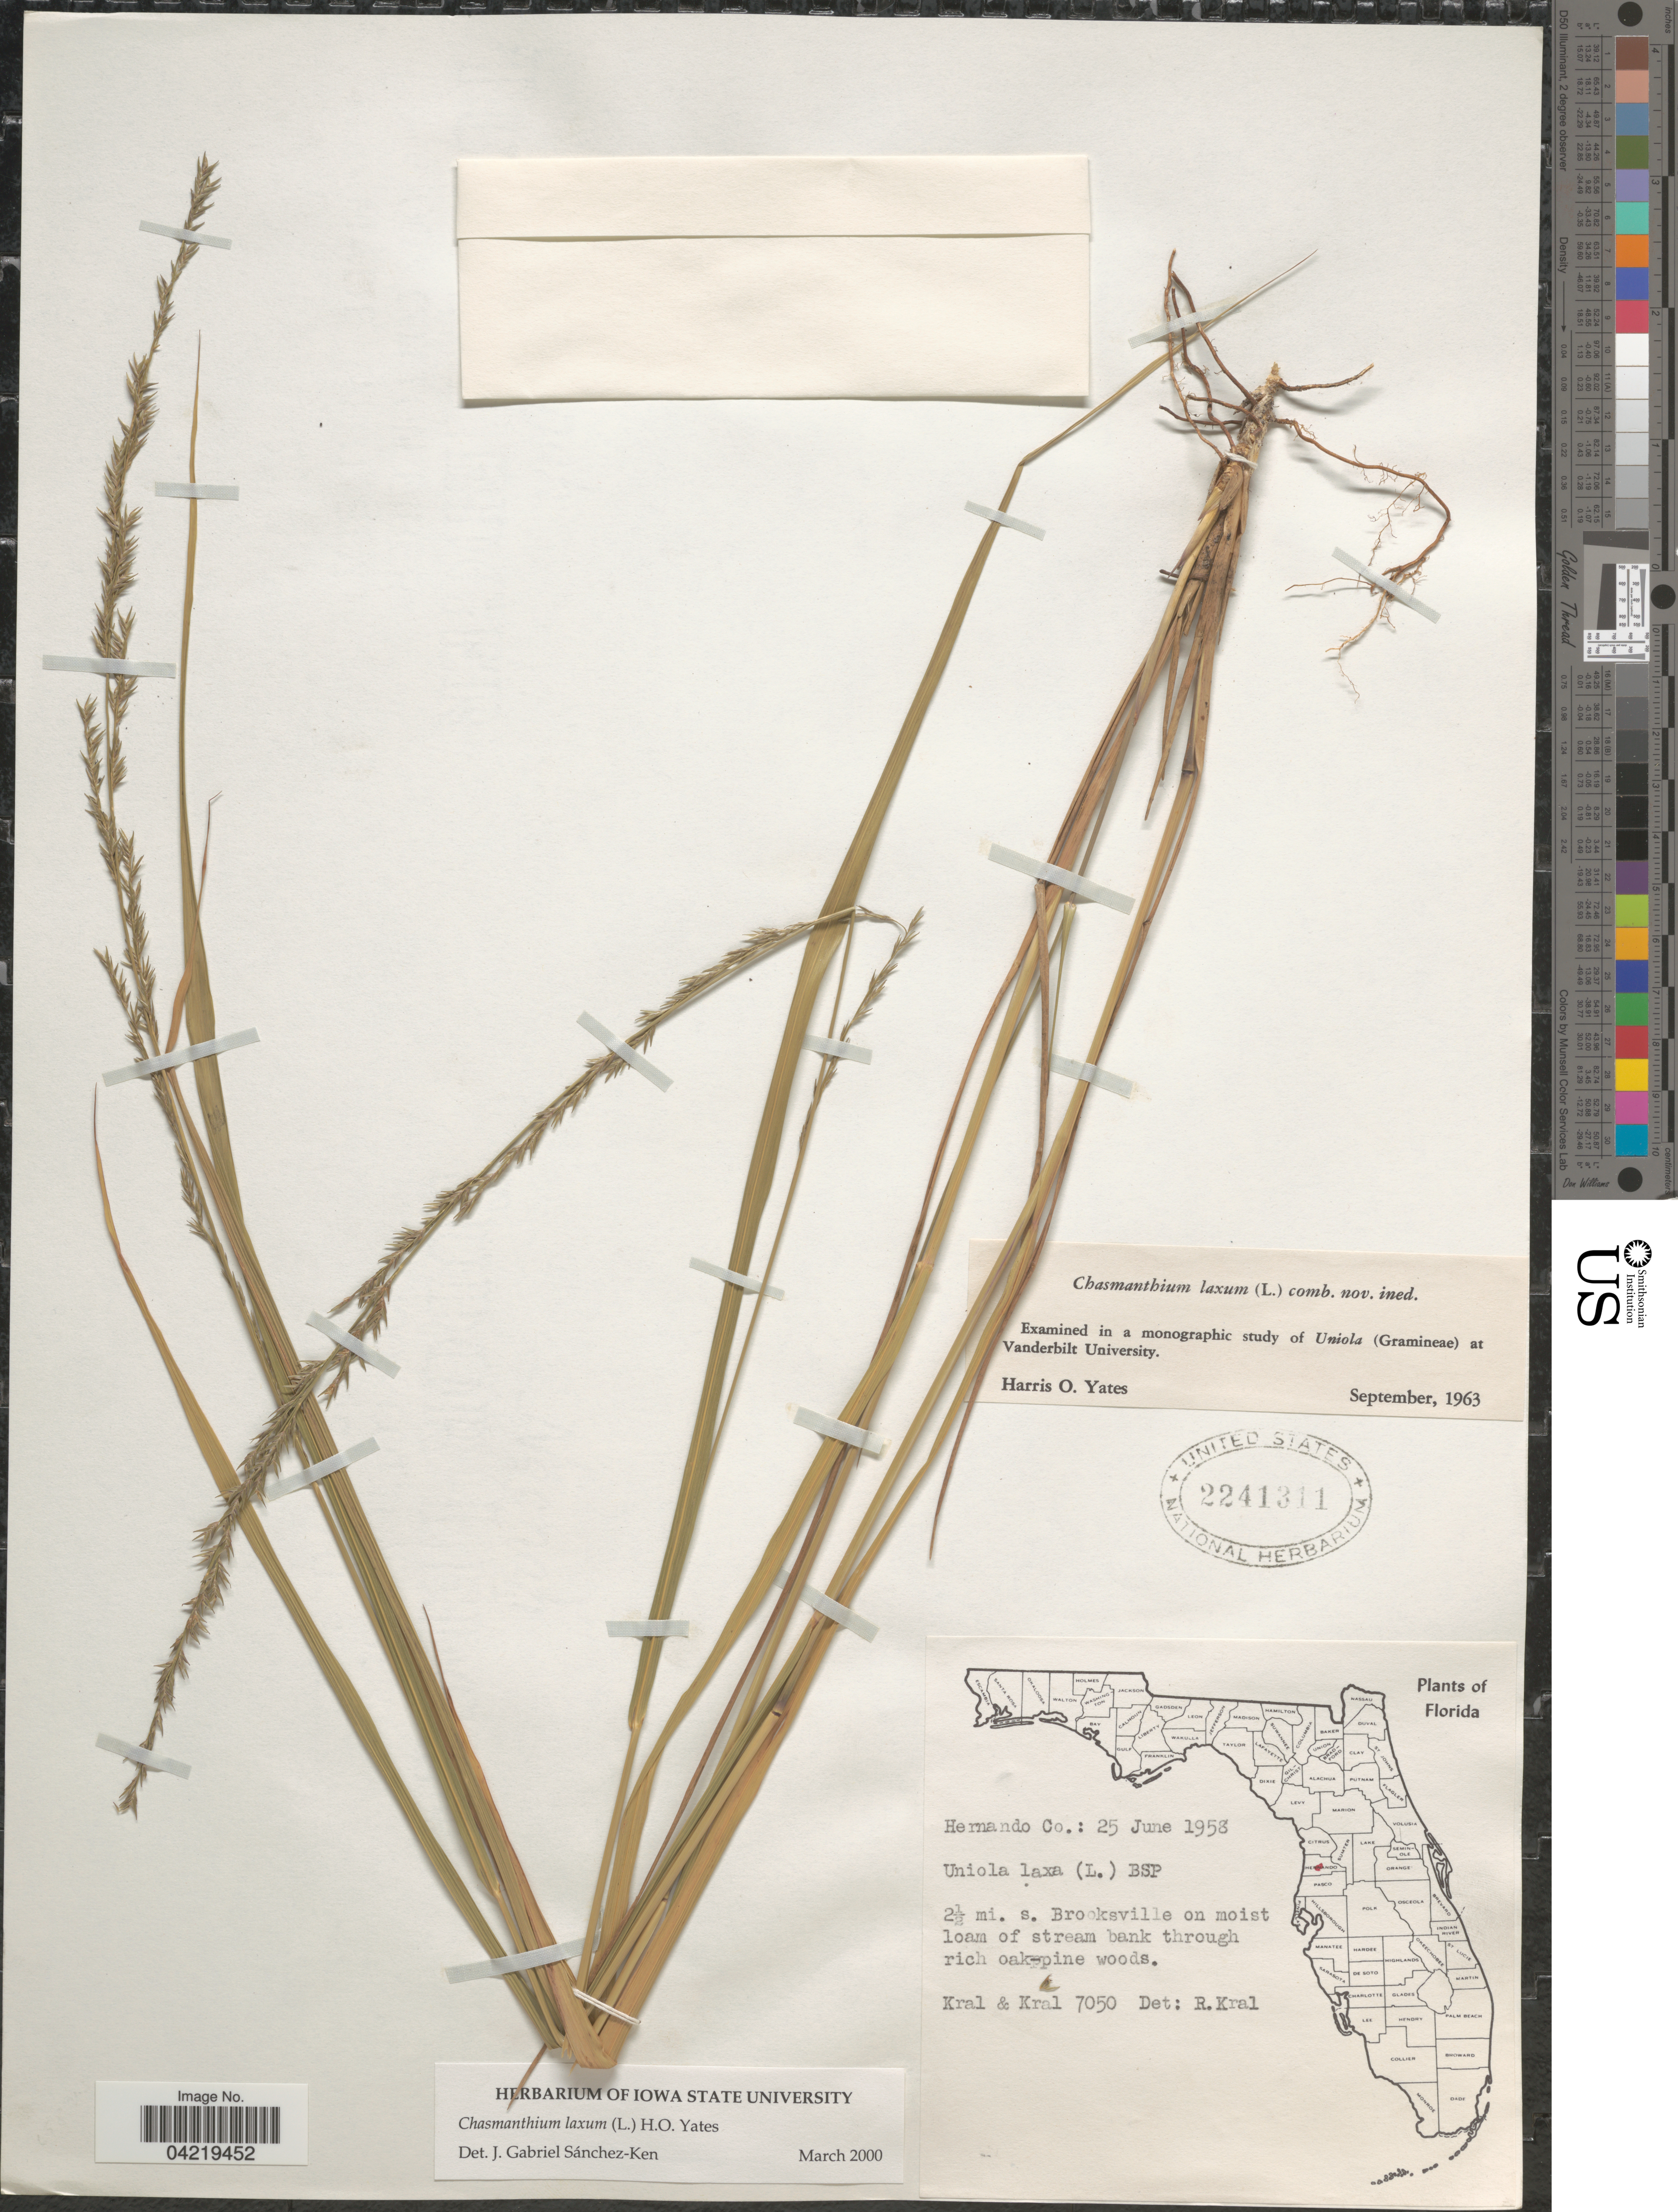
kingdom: Plantae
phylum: Tracheophyta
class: Liliopsida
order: Poales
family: Poaceae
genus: Chasmanthium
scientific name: Chasmanthium laxum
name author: (L.) H.O. Yates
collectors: -- Kral & -- Kral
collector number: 7050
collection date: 1958-06-25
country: United States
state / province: Florida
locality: Hernando Co. 2½ mi. s. Brooksville on moist loam of stream bank through rich oak-pine woods.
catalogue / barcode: US 2241311